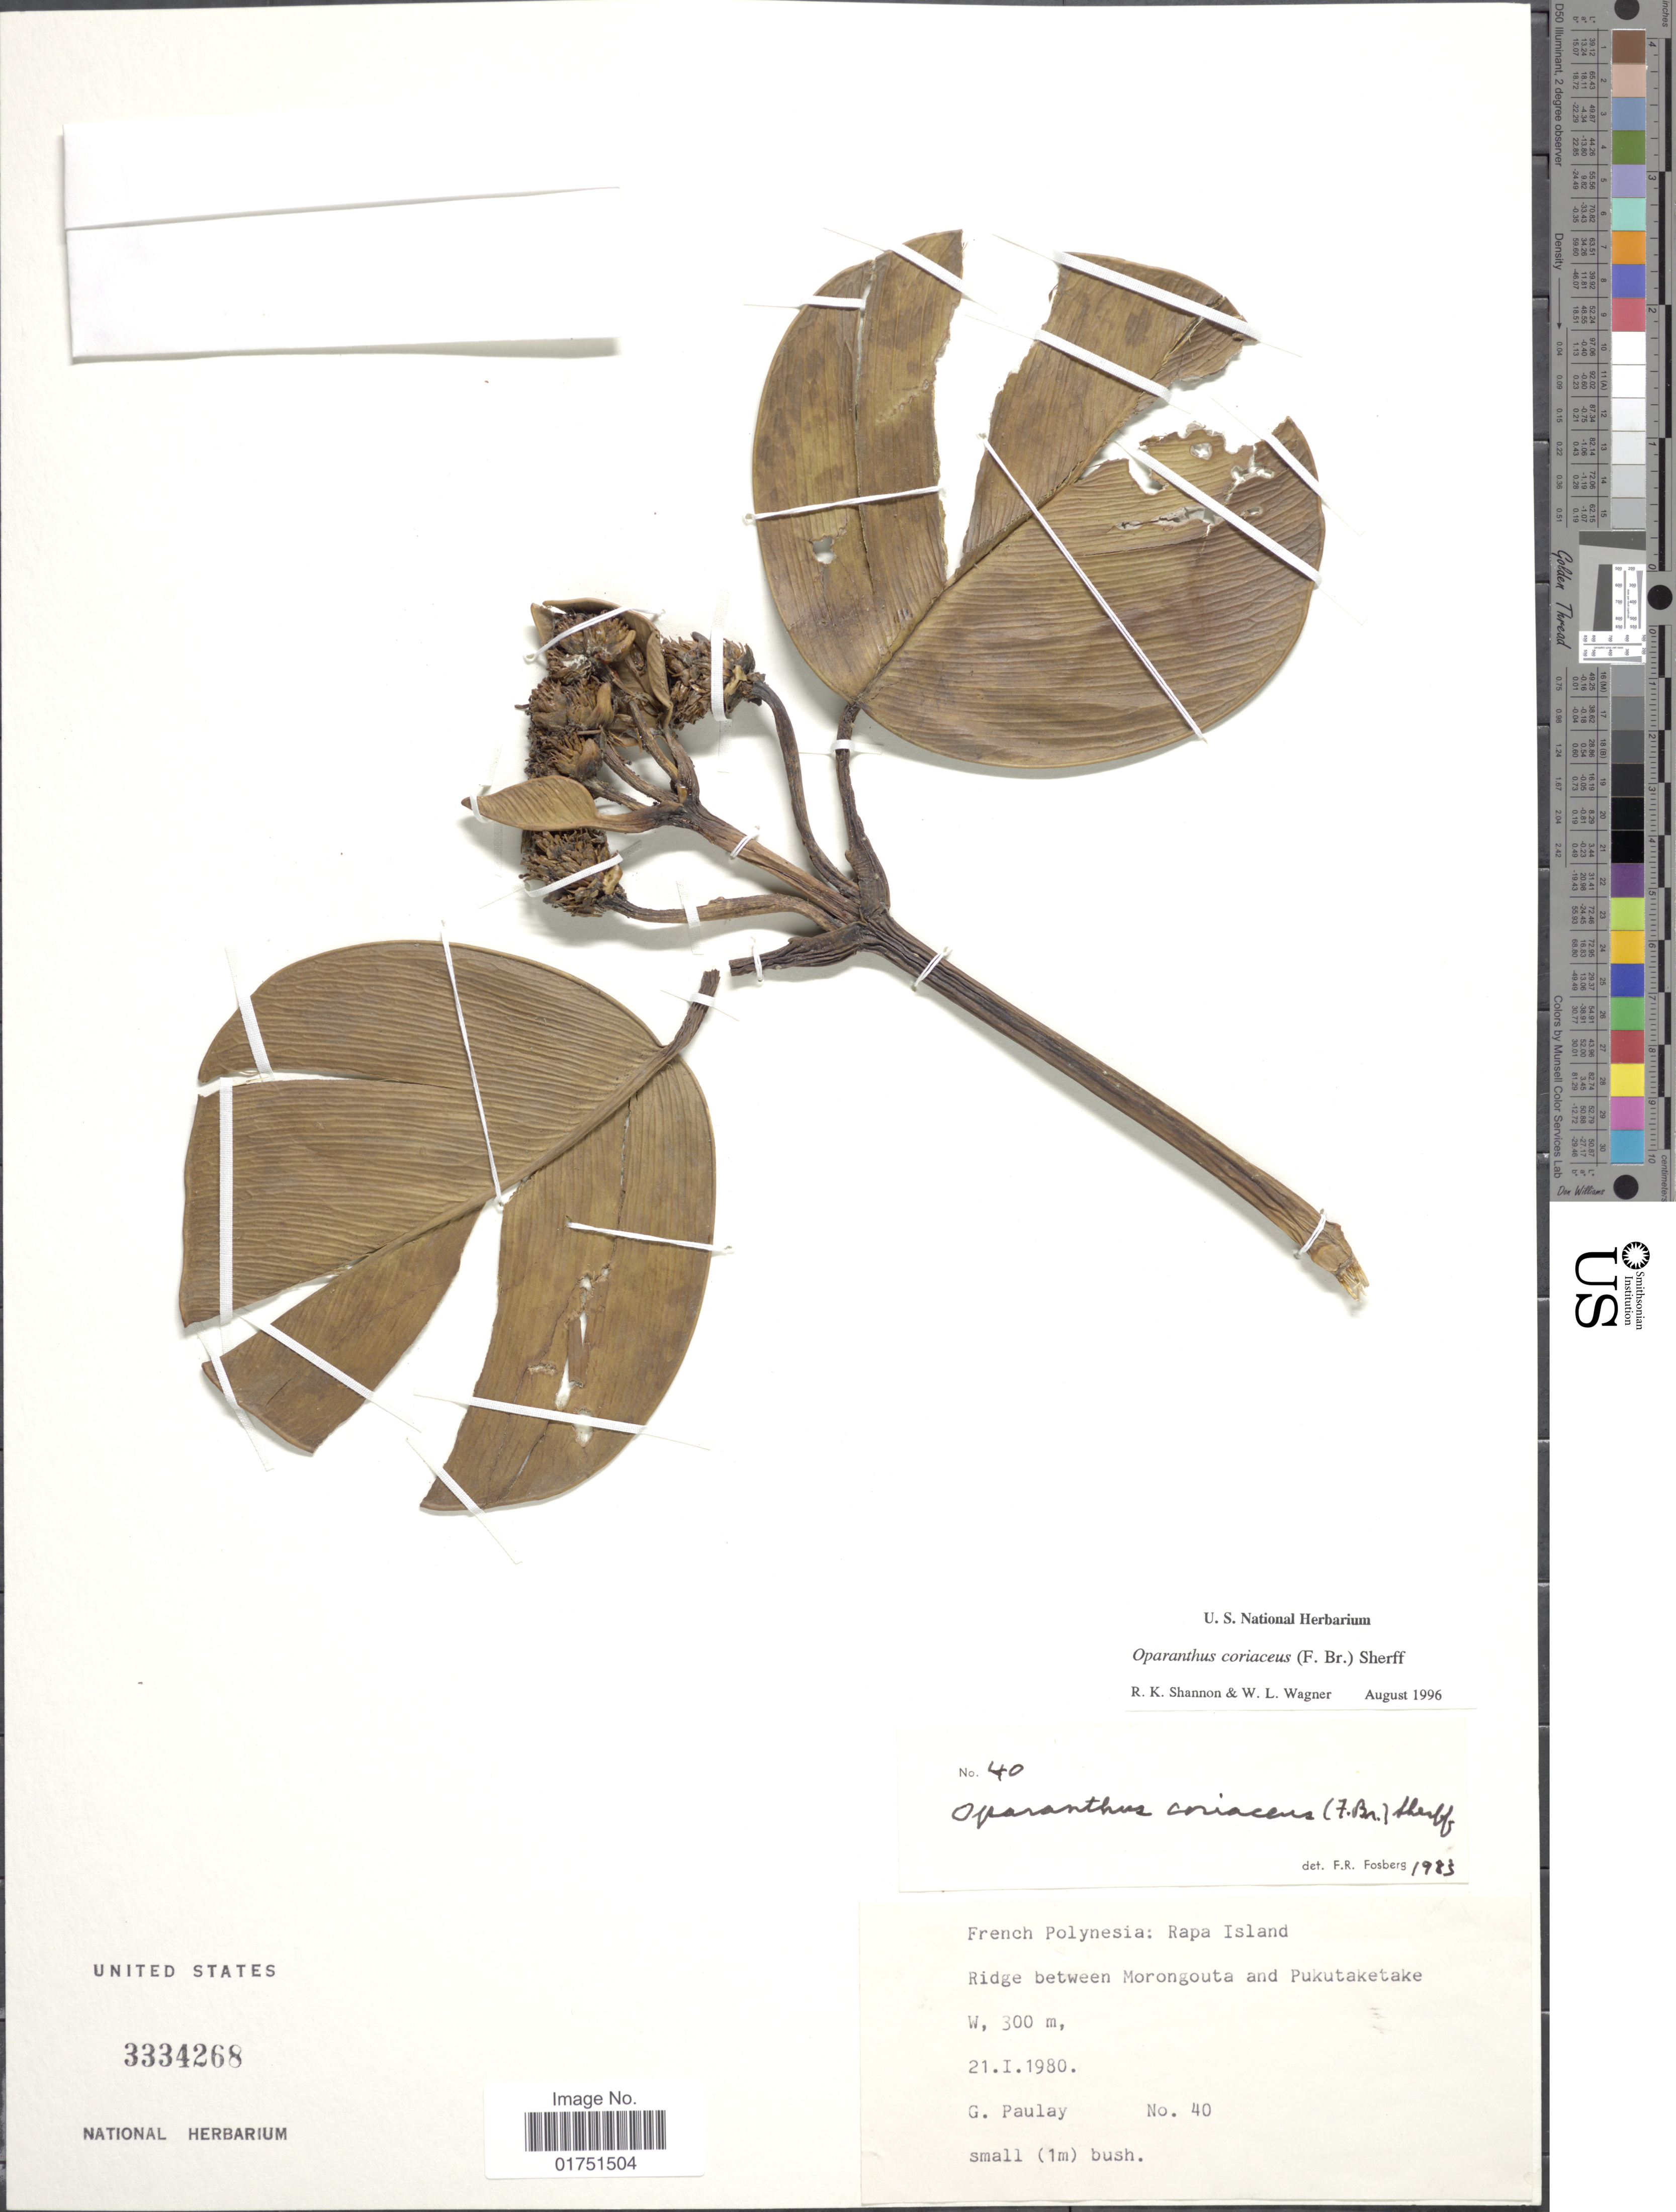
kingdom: Plantae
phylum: Tracheophyta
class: Magnoliopsida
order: Asterales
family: Asteraceae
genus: Oparanthus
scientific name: Oparanthus coriaceus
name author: (F. Br.) Sherff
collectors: G. Paulay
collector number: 40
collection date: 1980-01-21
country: French Polynesia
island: Rapa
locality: French Polynesia: Rapa Island. Ridge between Morongouta and Pukutaketake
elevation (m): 300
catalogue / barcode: US 3334268